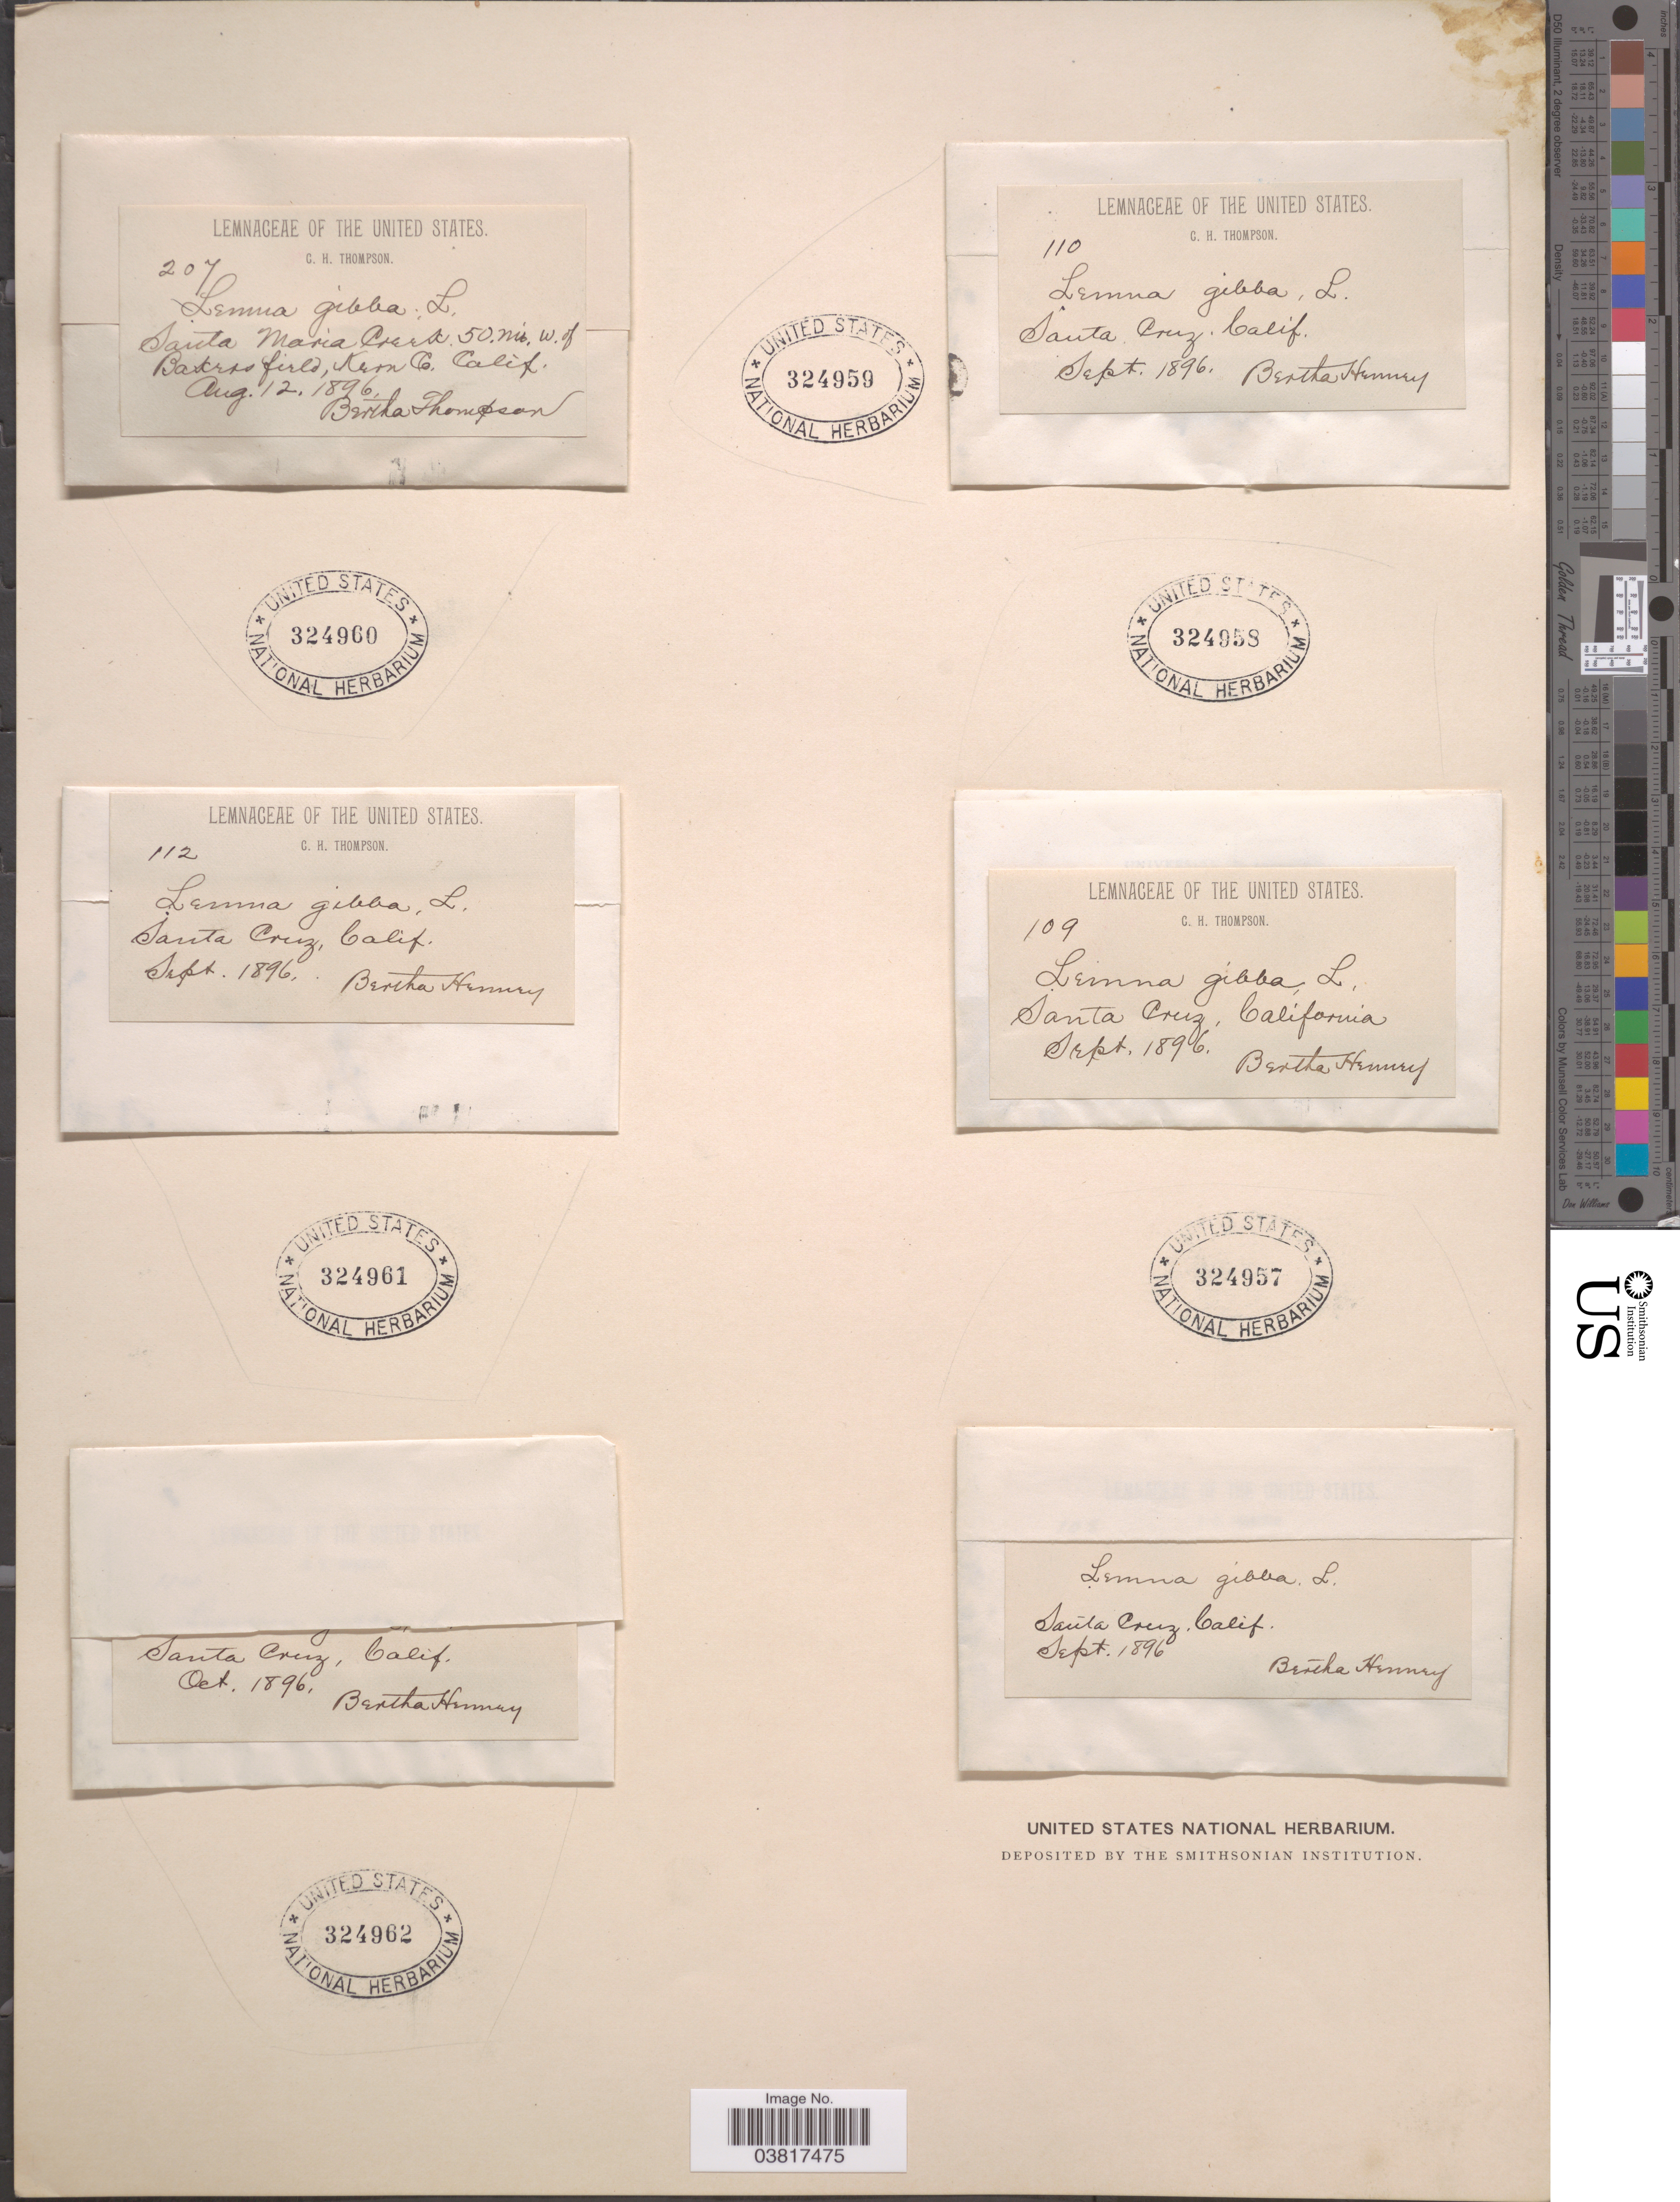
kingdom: Plantae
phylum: Tracheophyta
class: Liliopsida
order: Alismatales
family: Araceae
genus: Lemna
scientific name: Lemna gibba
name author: L.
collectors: B. Henney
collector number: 112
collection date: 1896-09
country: United States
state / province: California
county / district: Santa Cruz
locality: Santa Cruz.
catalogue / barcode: US 324961-2